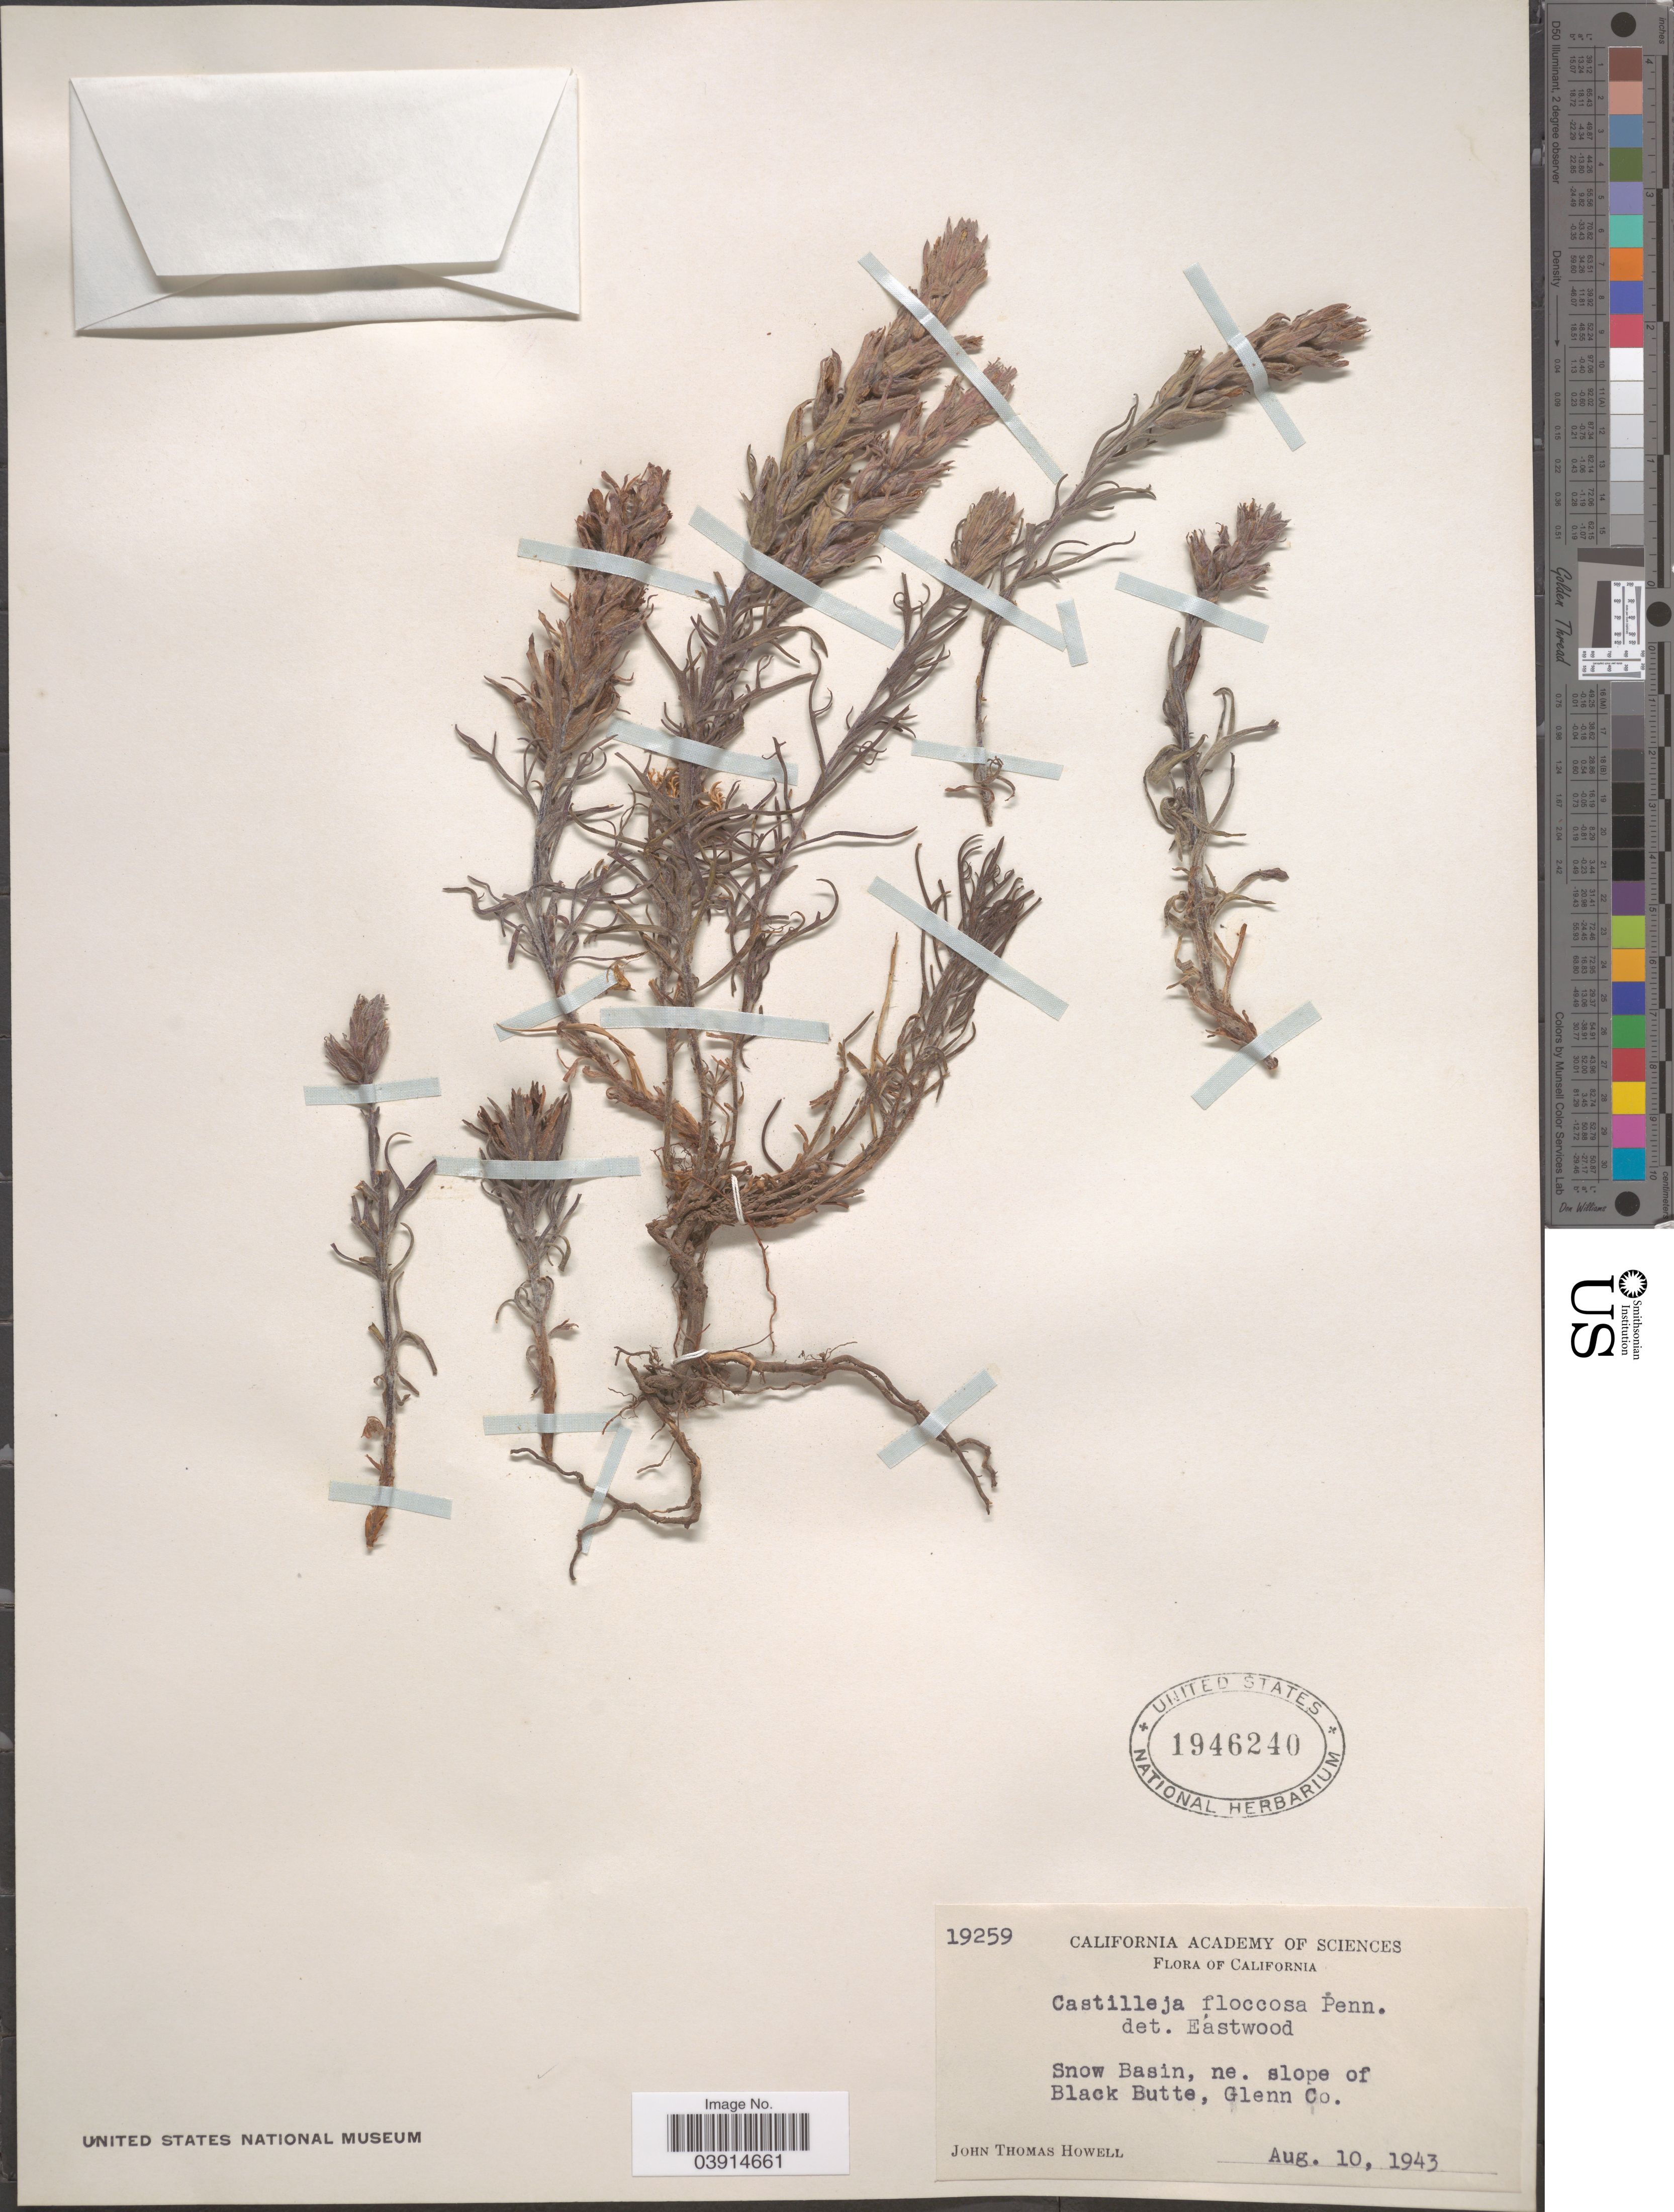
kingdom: Plantae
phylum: Tracheophyta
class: Magnoliopsida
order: Lamiales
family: Orobanchaceae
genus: Castilleja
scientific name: Castilleja sp.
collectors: J. T. Howell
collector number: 19259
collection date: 1943-08-10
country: United States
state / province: California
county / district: Glenn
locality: Snow Basin, ne. slope of Black Butte, Glenn Co.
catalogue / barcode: US 1946240